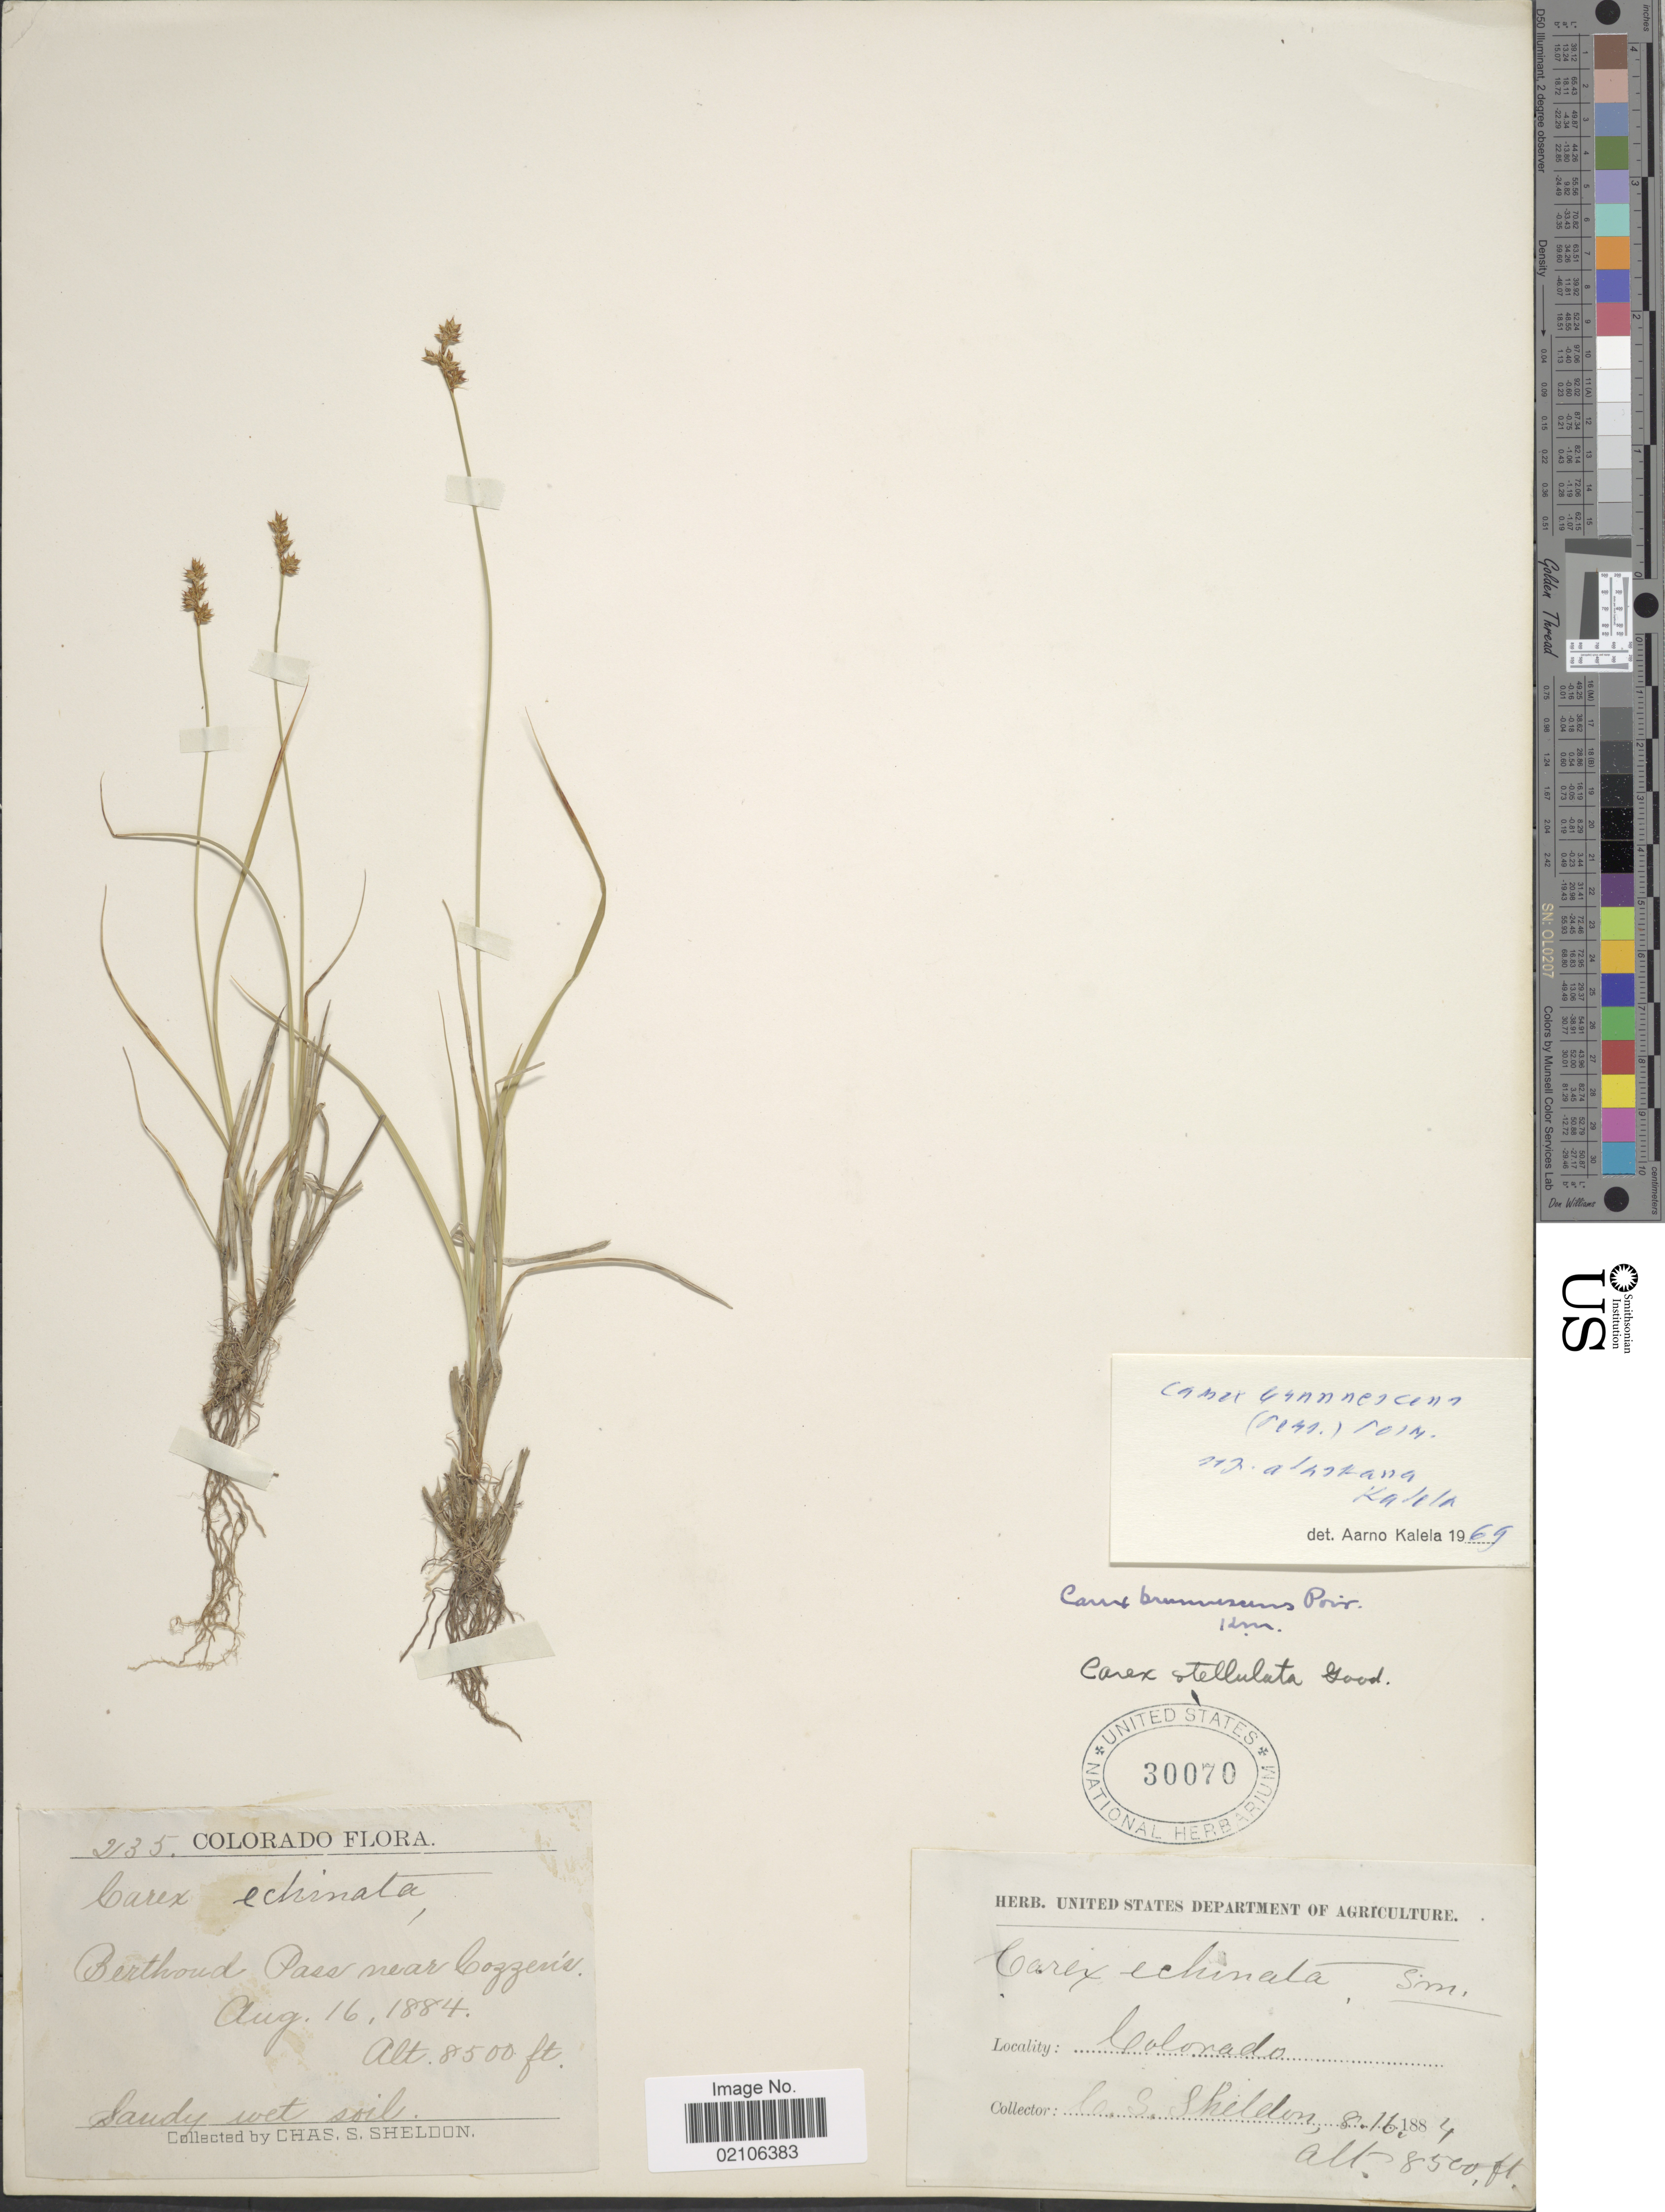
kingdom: Plantae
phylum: Tracheophyta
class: Liliopsida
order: Poales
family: Cyperaceae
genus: Carex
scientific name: Carex brunnescens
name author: (Pers.) Poir.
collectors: C. S. Sheldon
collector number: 235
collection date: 1884-08-16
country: United States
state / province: Colorado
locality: Berthoud Pass near Cozzen's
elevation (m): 2591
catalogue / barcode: US 30070